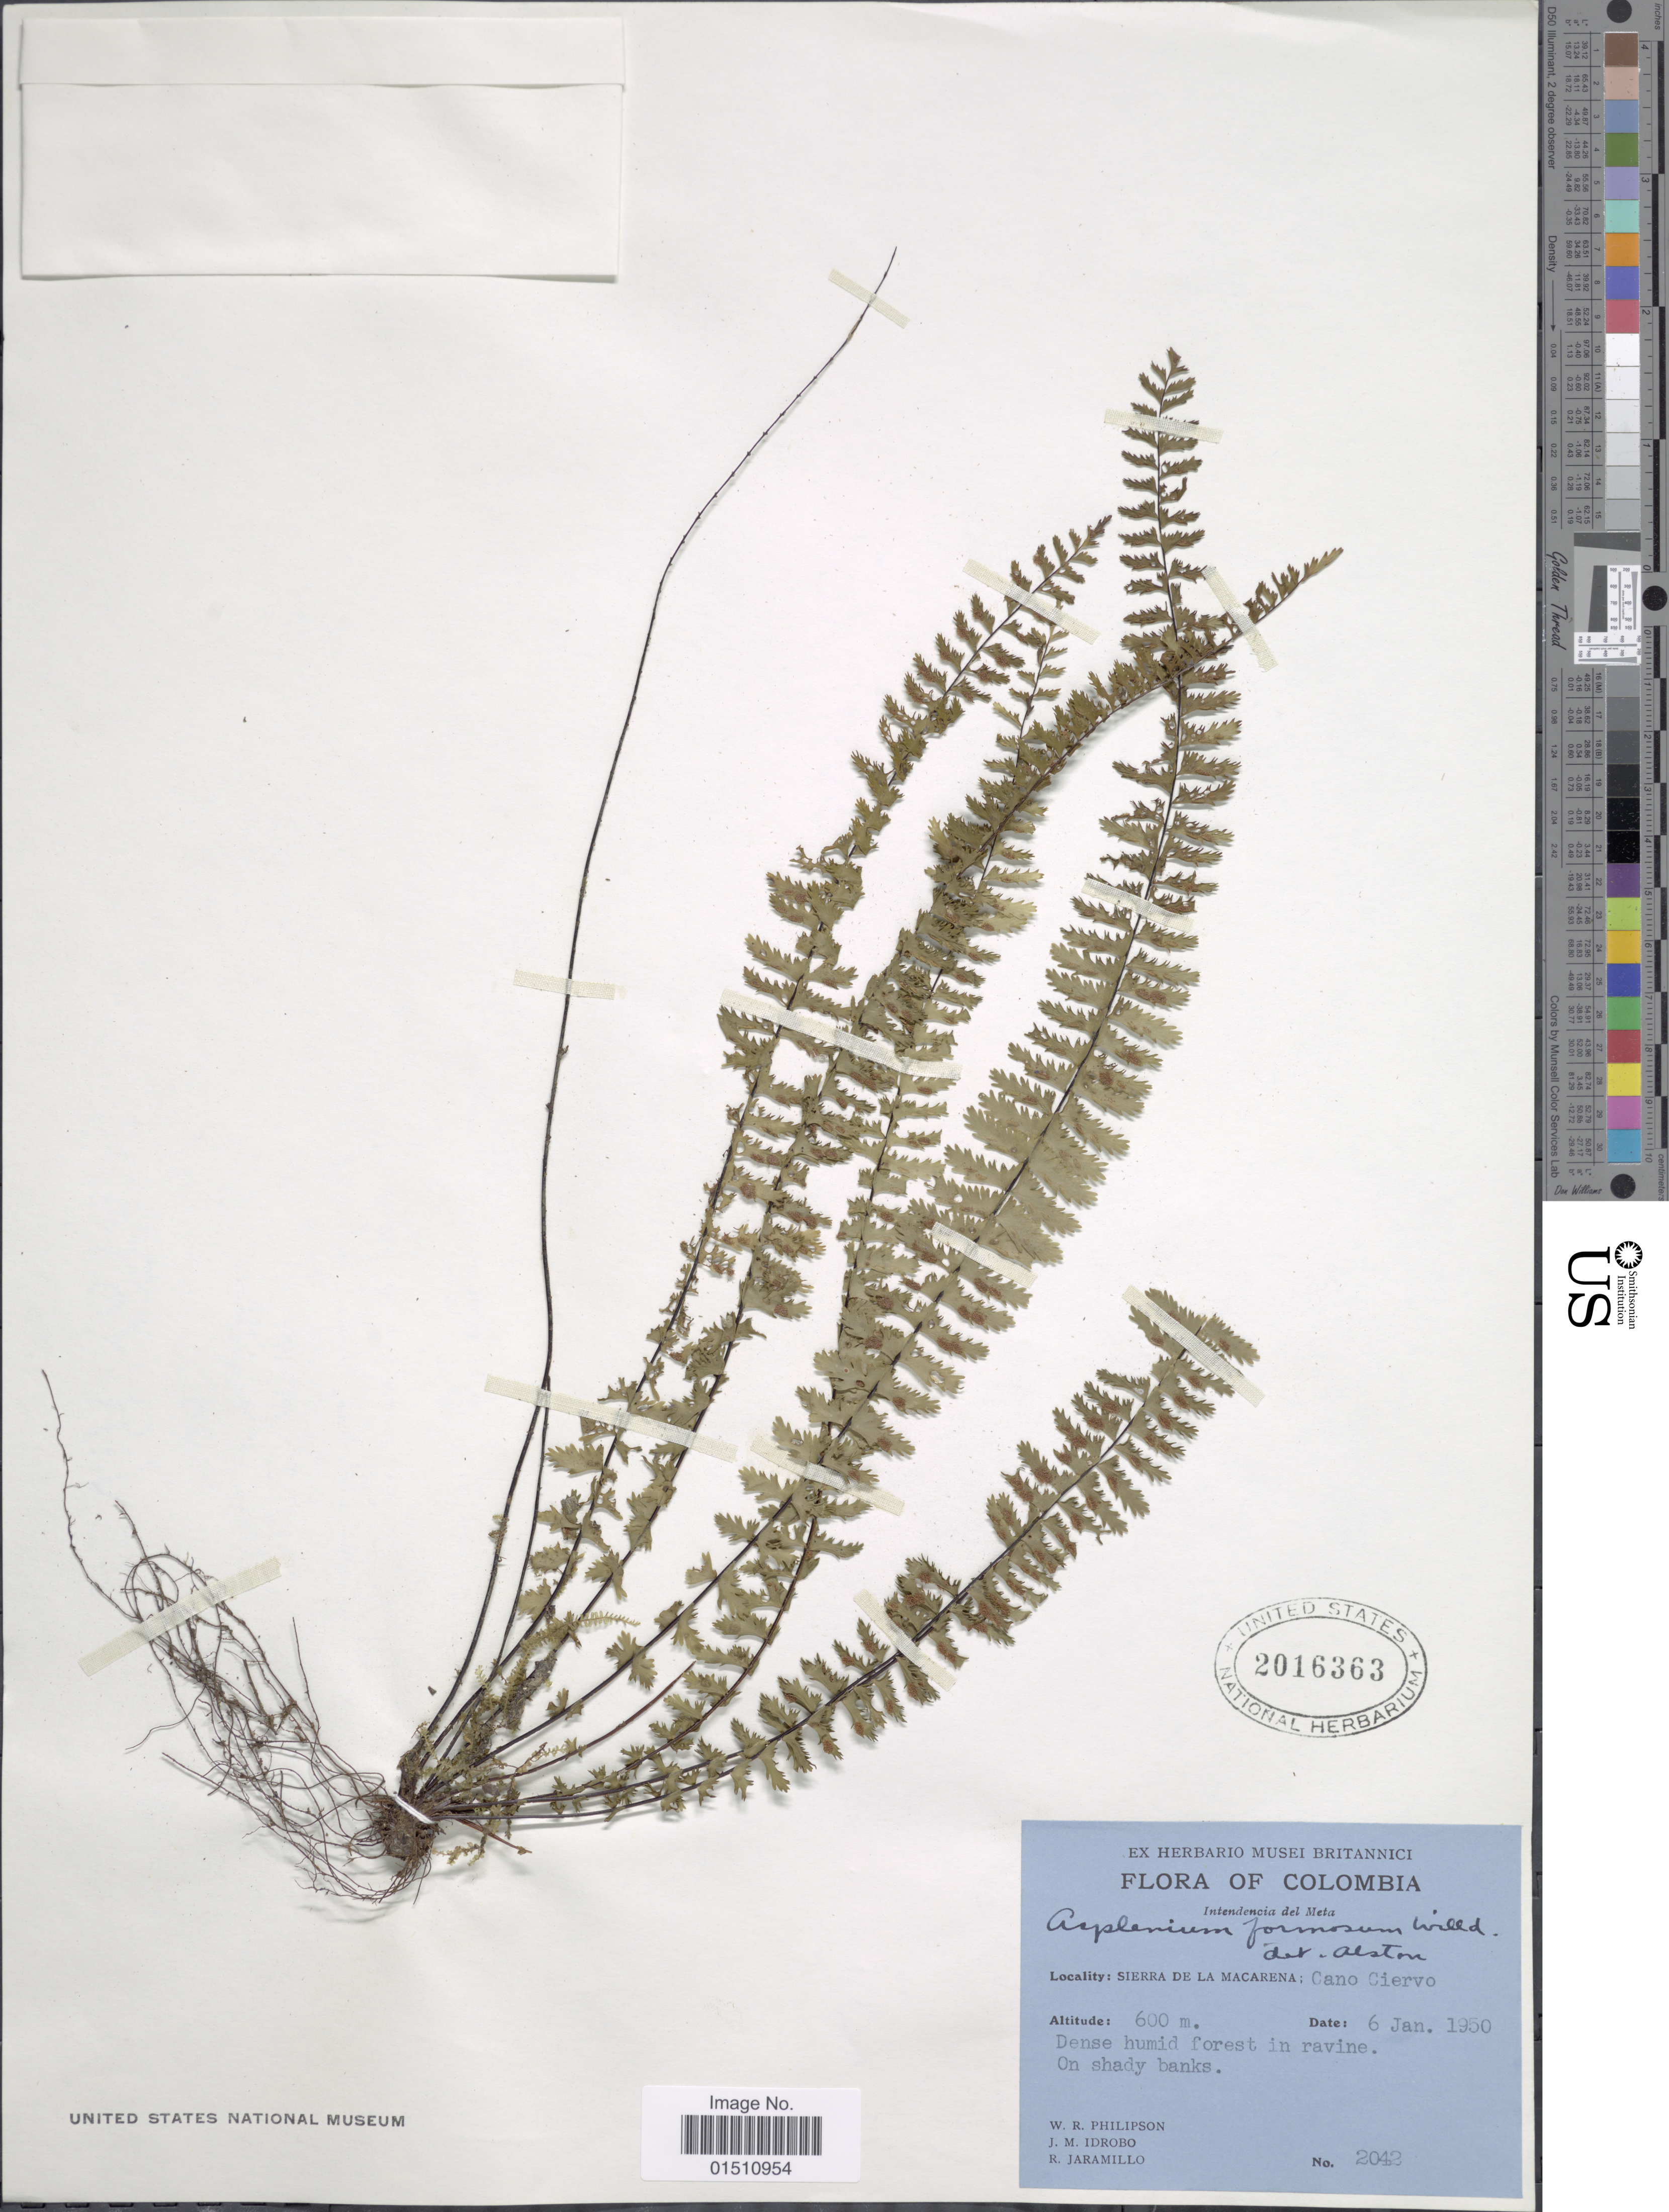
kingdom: Plantae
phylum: Tracheophyta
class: Polypodiopsida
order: Polypodiales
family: Aspleniaceae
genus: Asplenium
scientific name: Asplenium formosum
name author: Willd.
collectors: W. R. Philipson, J. M. Idrobo & R. Jaramillo M.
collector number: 2042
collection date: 1950-01-06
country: Colombia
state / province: Meta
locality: Colombia, Intendencia del Meta, Sierra de La Macarena; Cano Ciervo.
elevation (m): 600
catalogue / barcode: US 2016363